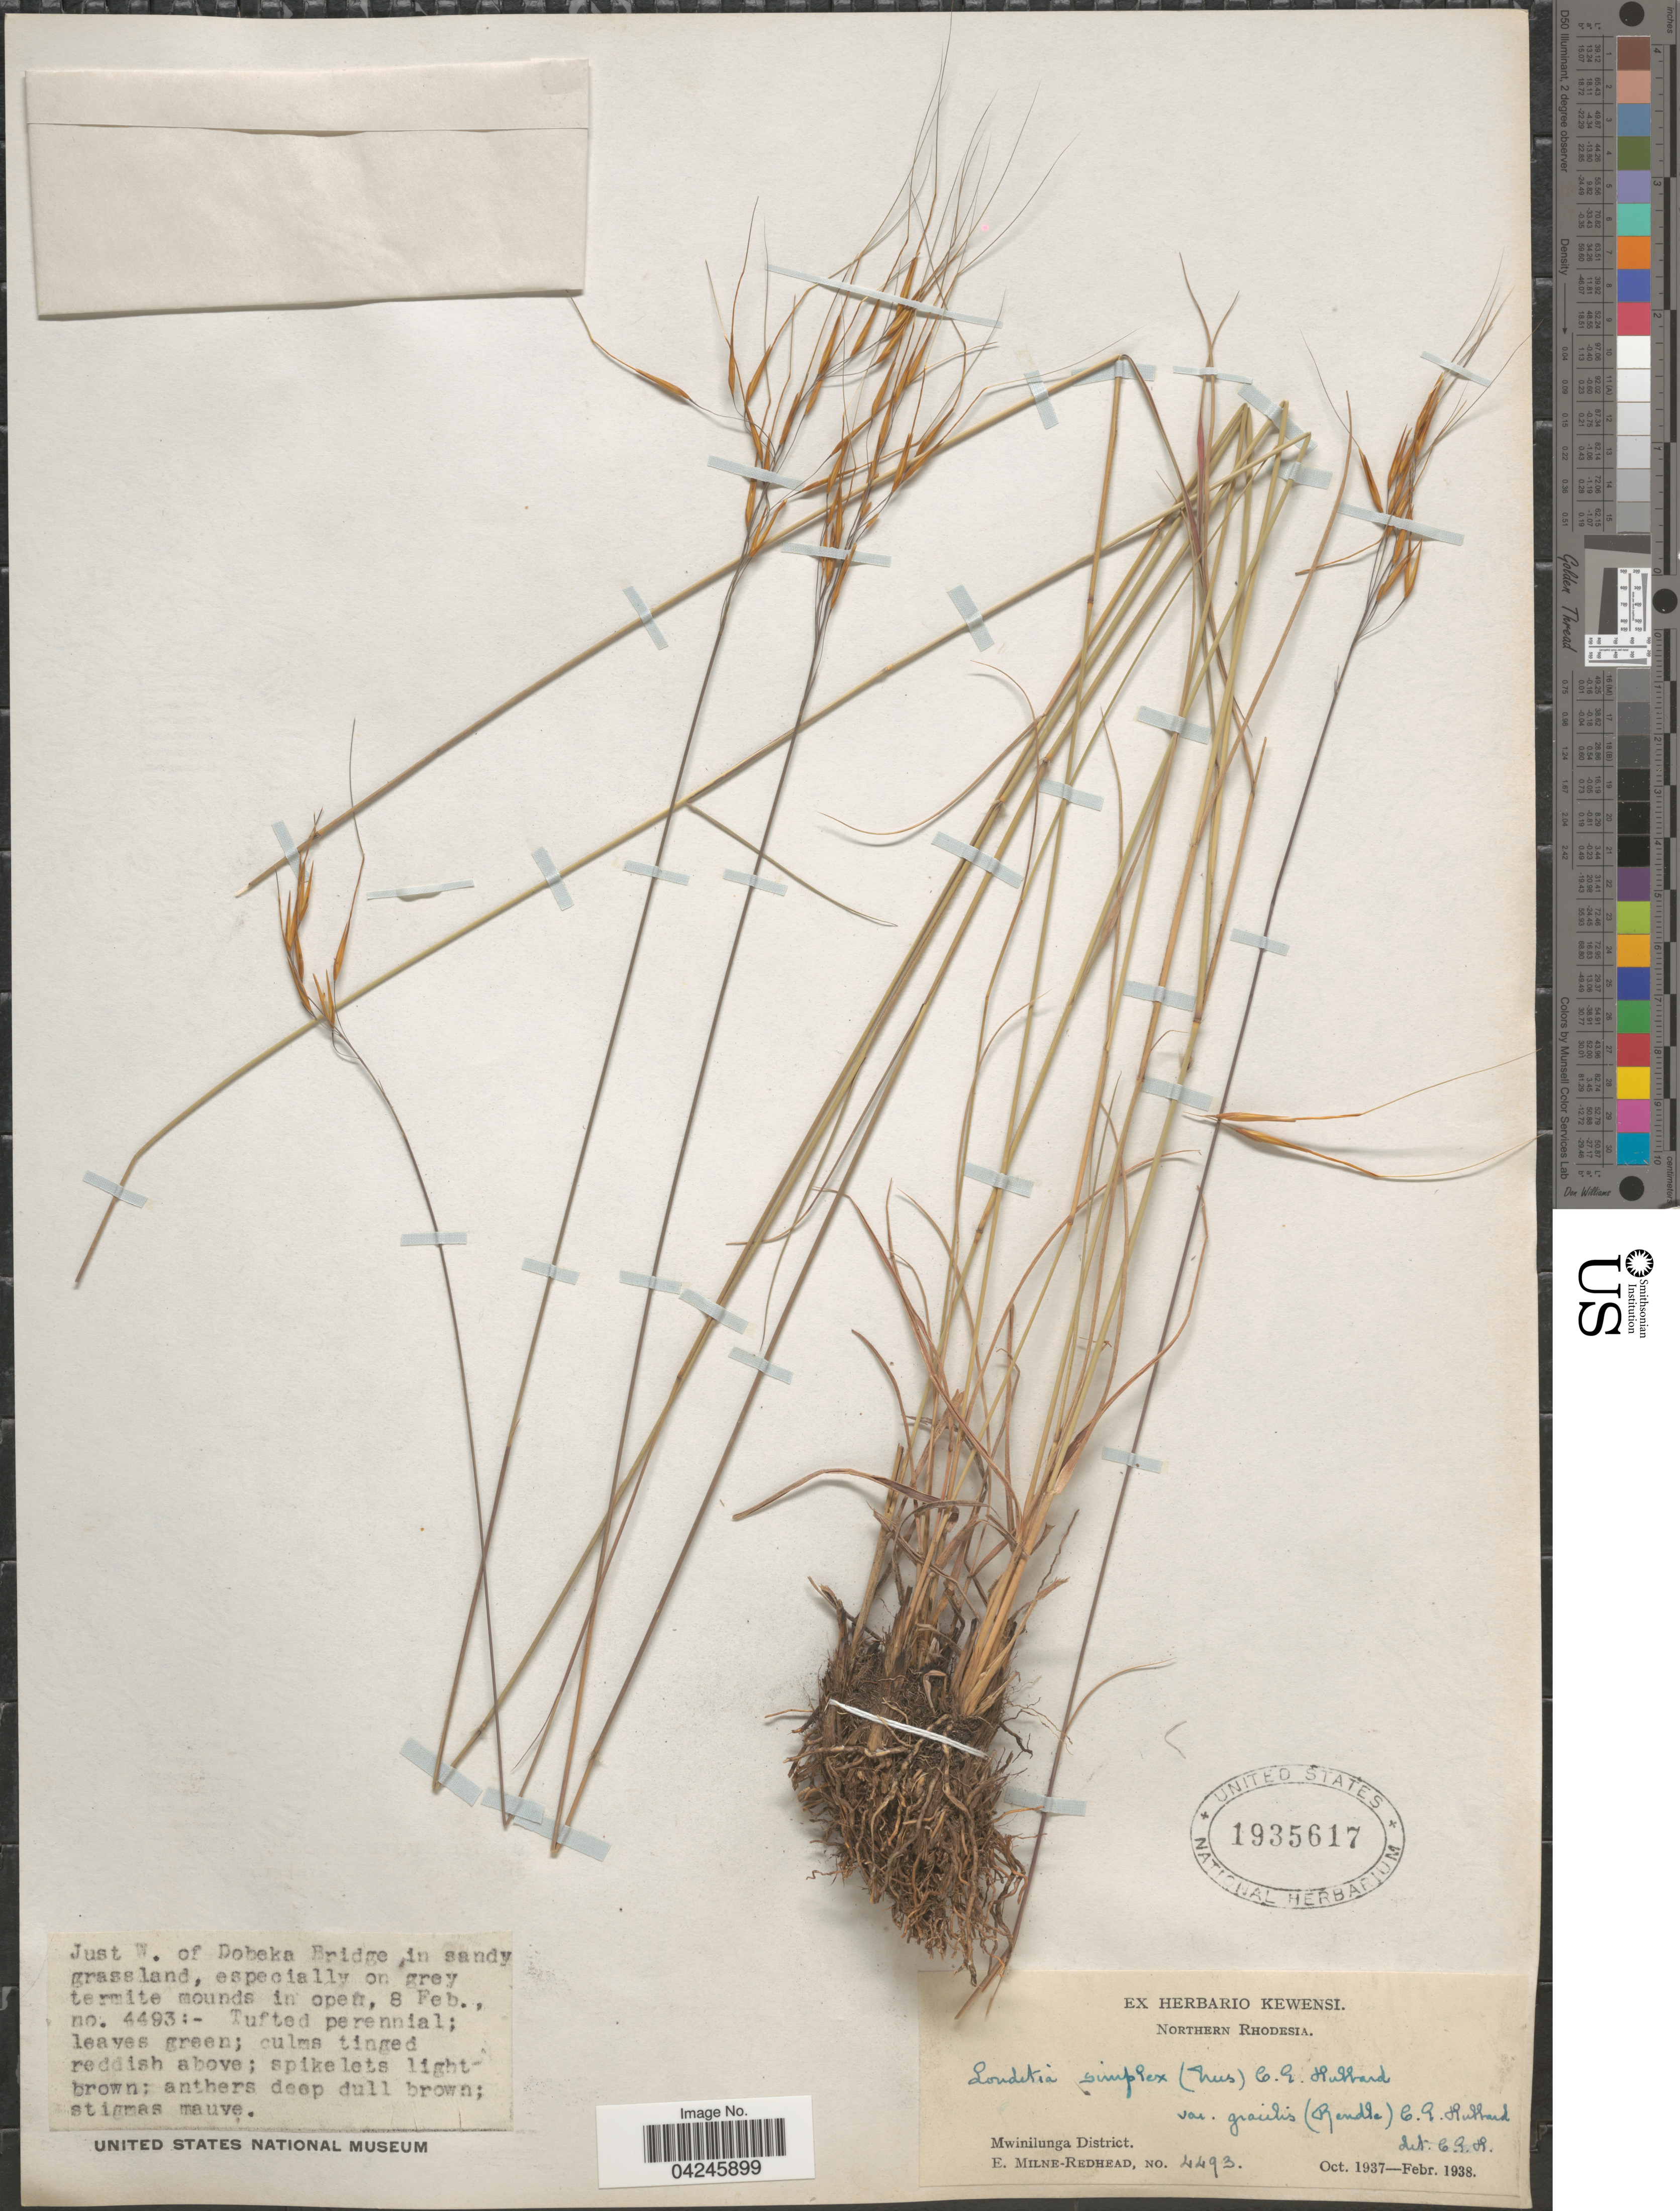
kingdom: Plantae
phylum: Tracheophyta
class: Liliopsida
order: Poales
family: Poaceae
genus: Loudetia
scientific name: Loudetia simplex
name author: (Nees) C.E. Hubb.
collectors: E. W. Milne-Redhead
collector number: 4493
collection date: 1938-02-08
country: Zambia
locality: Just W. of Dobeka Bridge in sandy grassland. Mwinilunga District.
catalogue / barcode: US 1935617